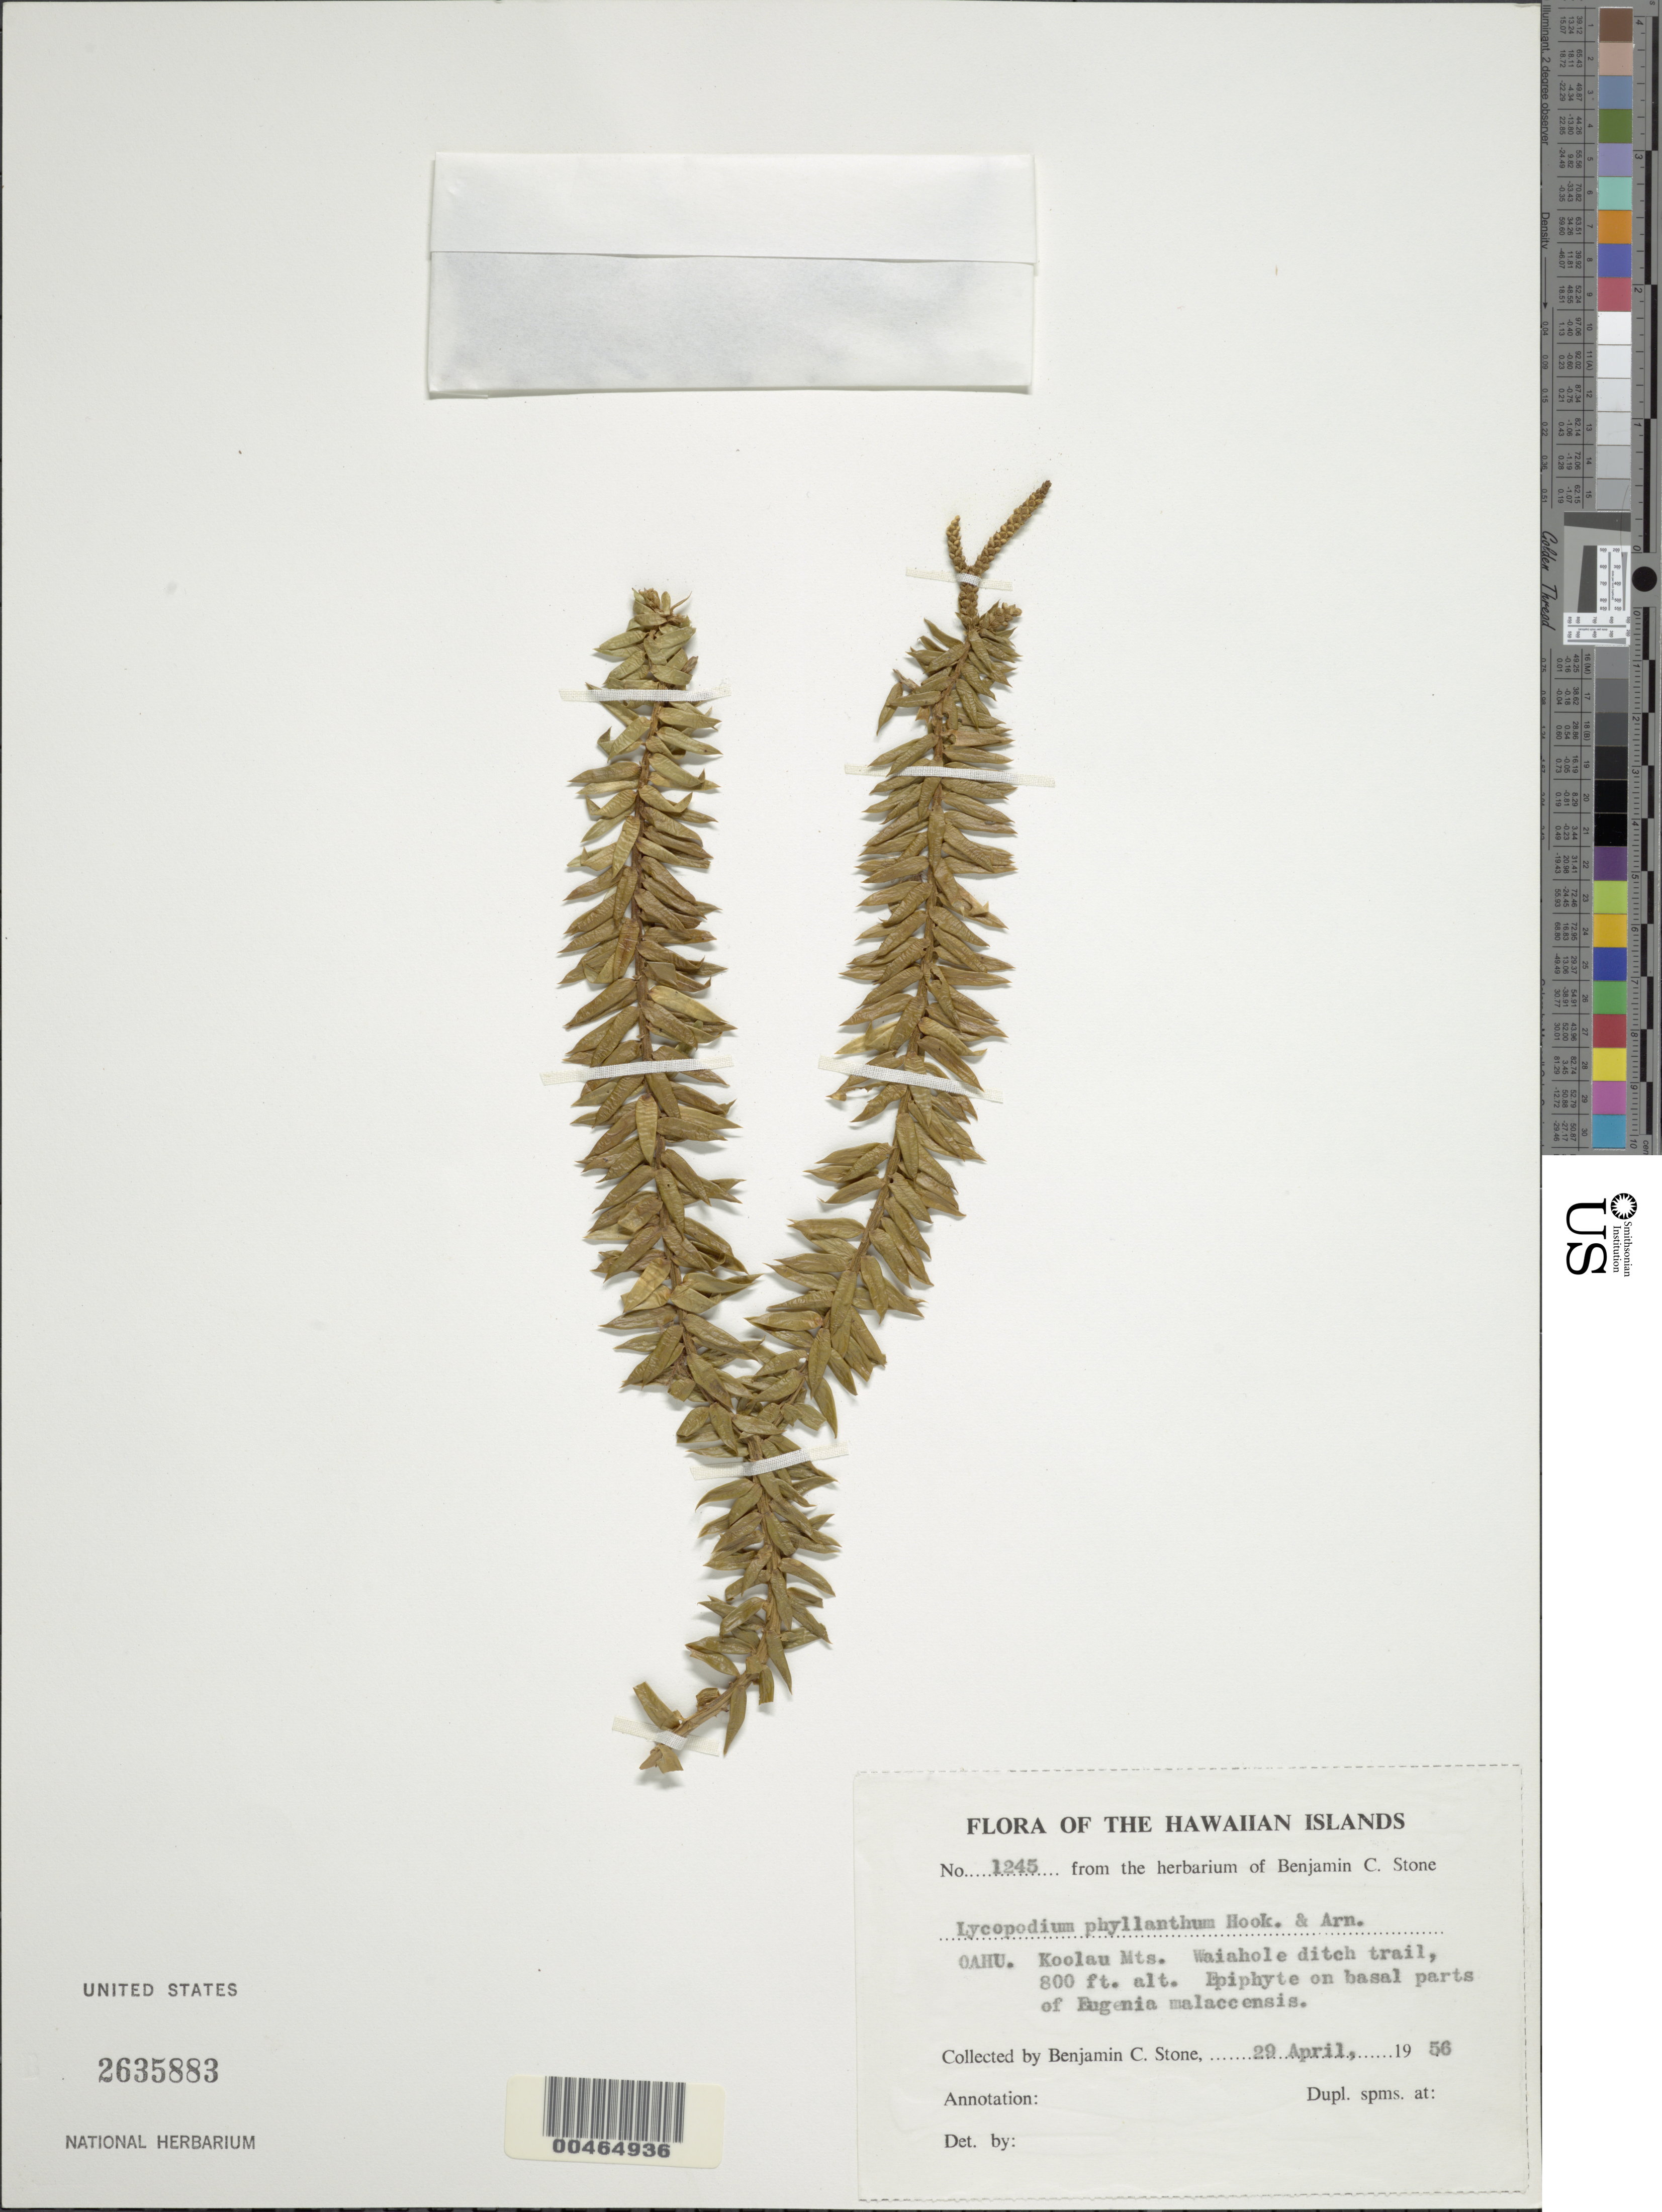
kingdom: Plantae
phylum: Tracheophyta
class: Lycopodiopsida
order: Lycopodiales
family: Lycopodiaceae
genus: Phlegmariurus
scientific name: Phlegmariurus phyllanthus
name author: (Hook. & Arn.) R.D. Dixit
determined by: Field, A. R.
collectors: B. C. Stone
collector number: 1245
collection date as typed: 29 Apr 1956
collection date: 1956-04-29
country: United States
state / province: Hawaii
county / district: Honolulu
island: Oahu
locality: Koolau Mountains, Waiahole ditch trail, Oahu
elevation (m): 244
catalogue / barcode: US 2635883